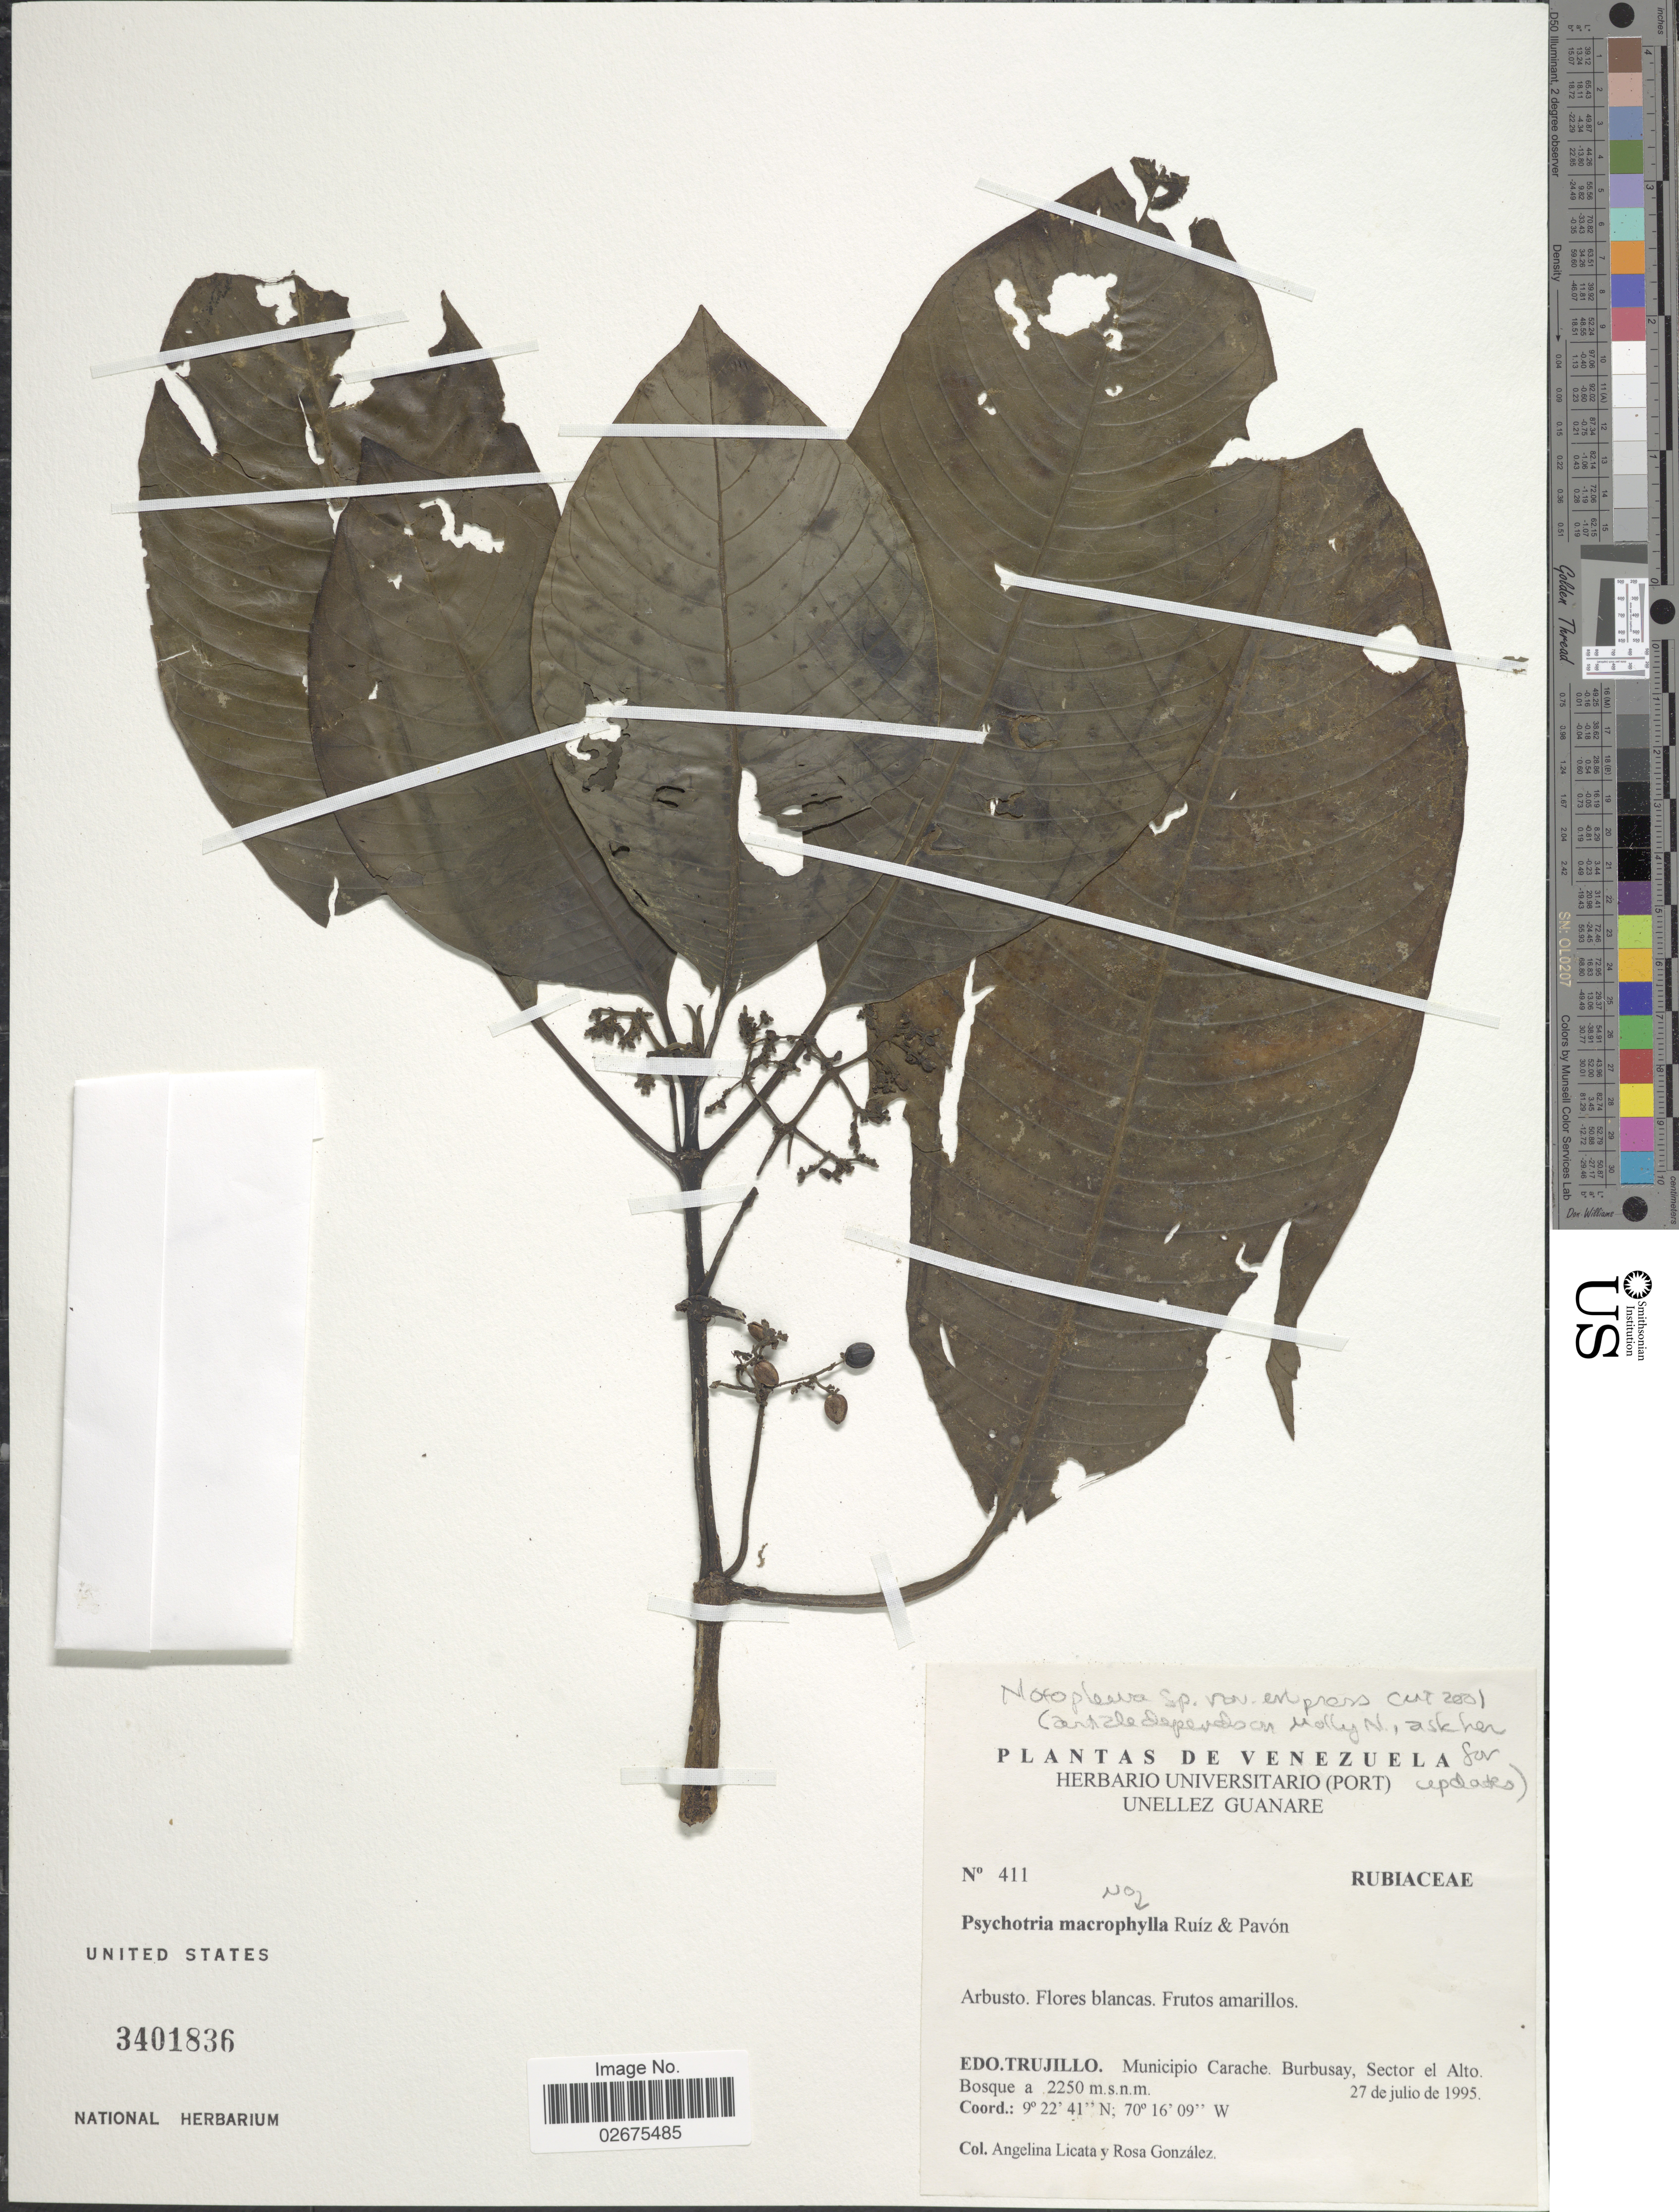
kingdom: Plantae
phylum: Tracheophyta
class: Magnoliopsida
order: Gentianales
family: Rubiaceae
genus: Notopleura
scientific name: Notopleura sp.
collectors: A. Licata & R. González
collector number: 411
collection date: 1995-07-27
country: Venezuela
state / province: Trujillo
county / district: Carache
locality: Burbusay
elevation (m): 2250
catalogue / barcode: US 3401836